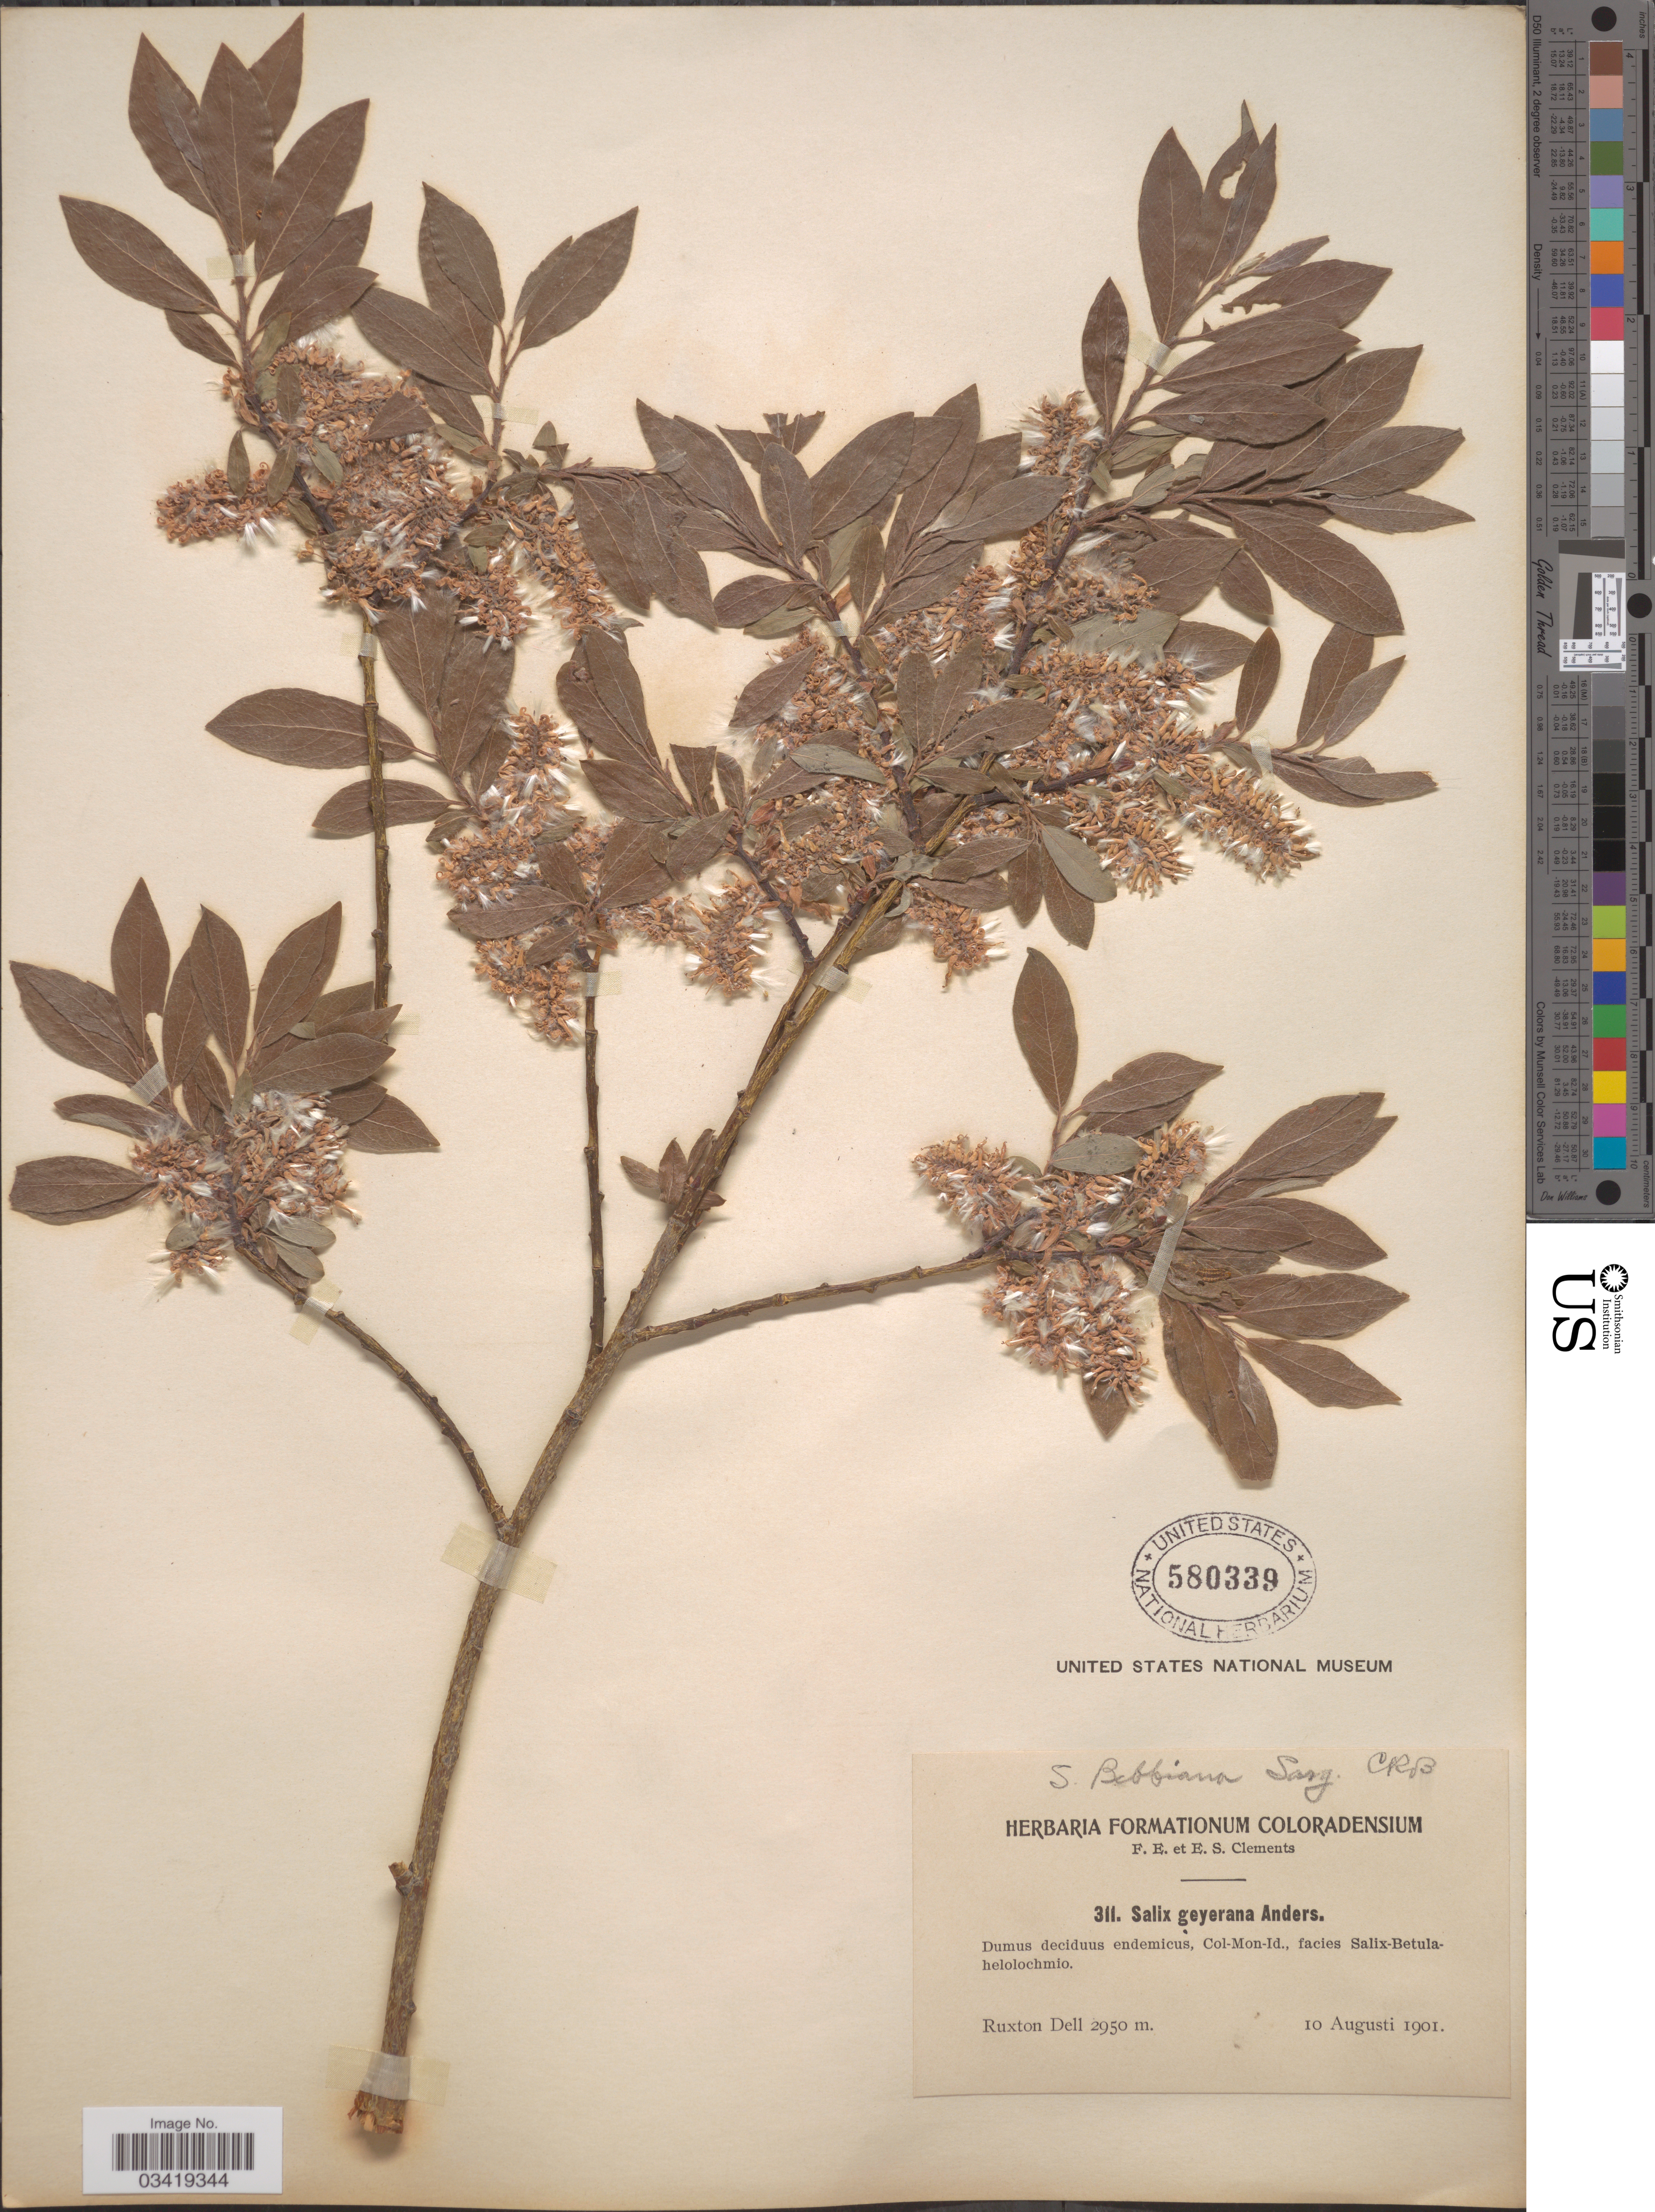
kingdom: Plantae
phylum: Tracheophyta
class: Magnoliopsida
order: Malpighiales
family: Salicaceae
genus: Salix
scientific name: Salix bebbiana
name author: Sarg.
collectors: F. E. Clements & E. S. Clements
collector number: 311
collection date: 1901-08-10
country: United States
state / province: Colorado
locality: Ruxton Dell.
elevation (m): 2950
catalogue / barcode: US 580339